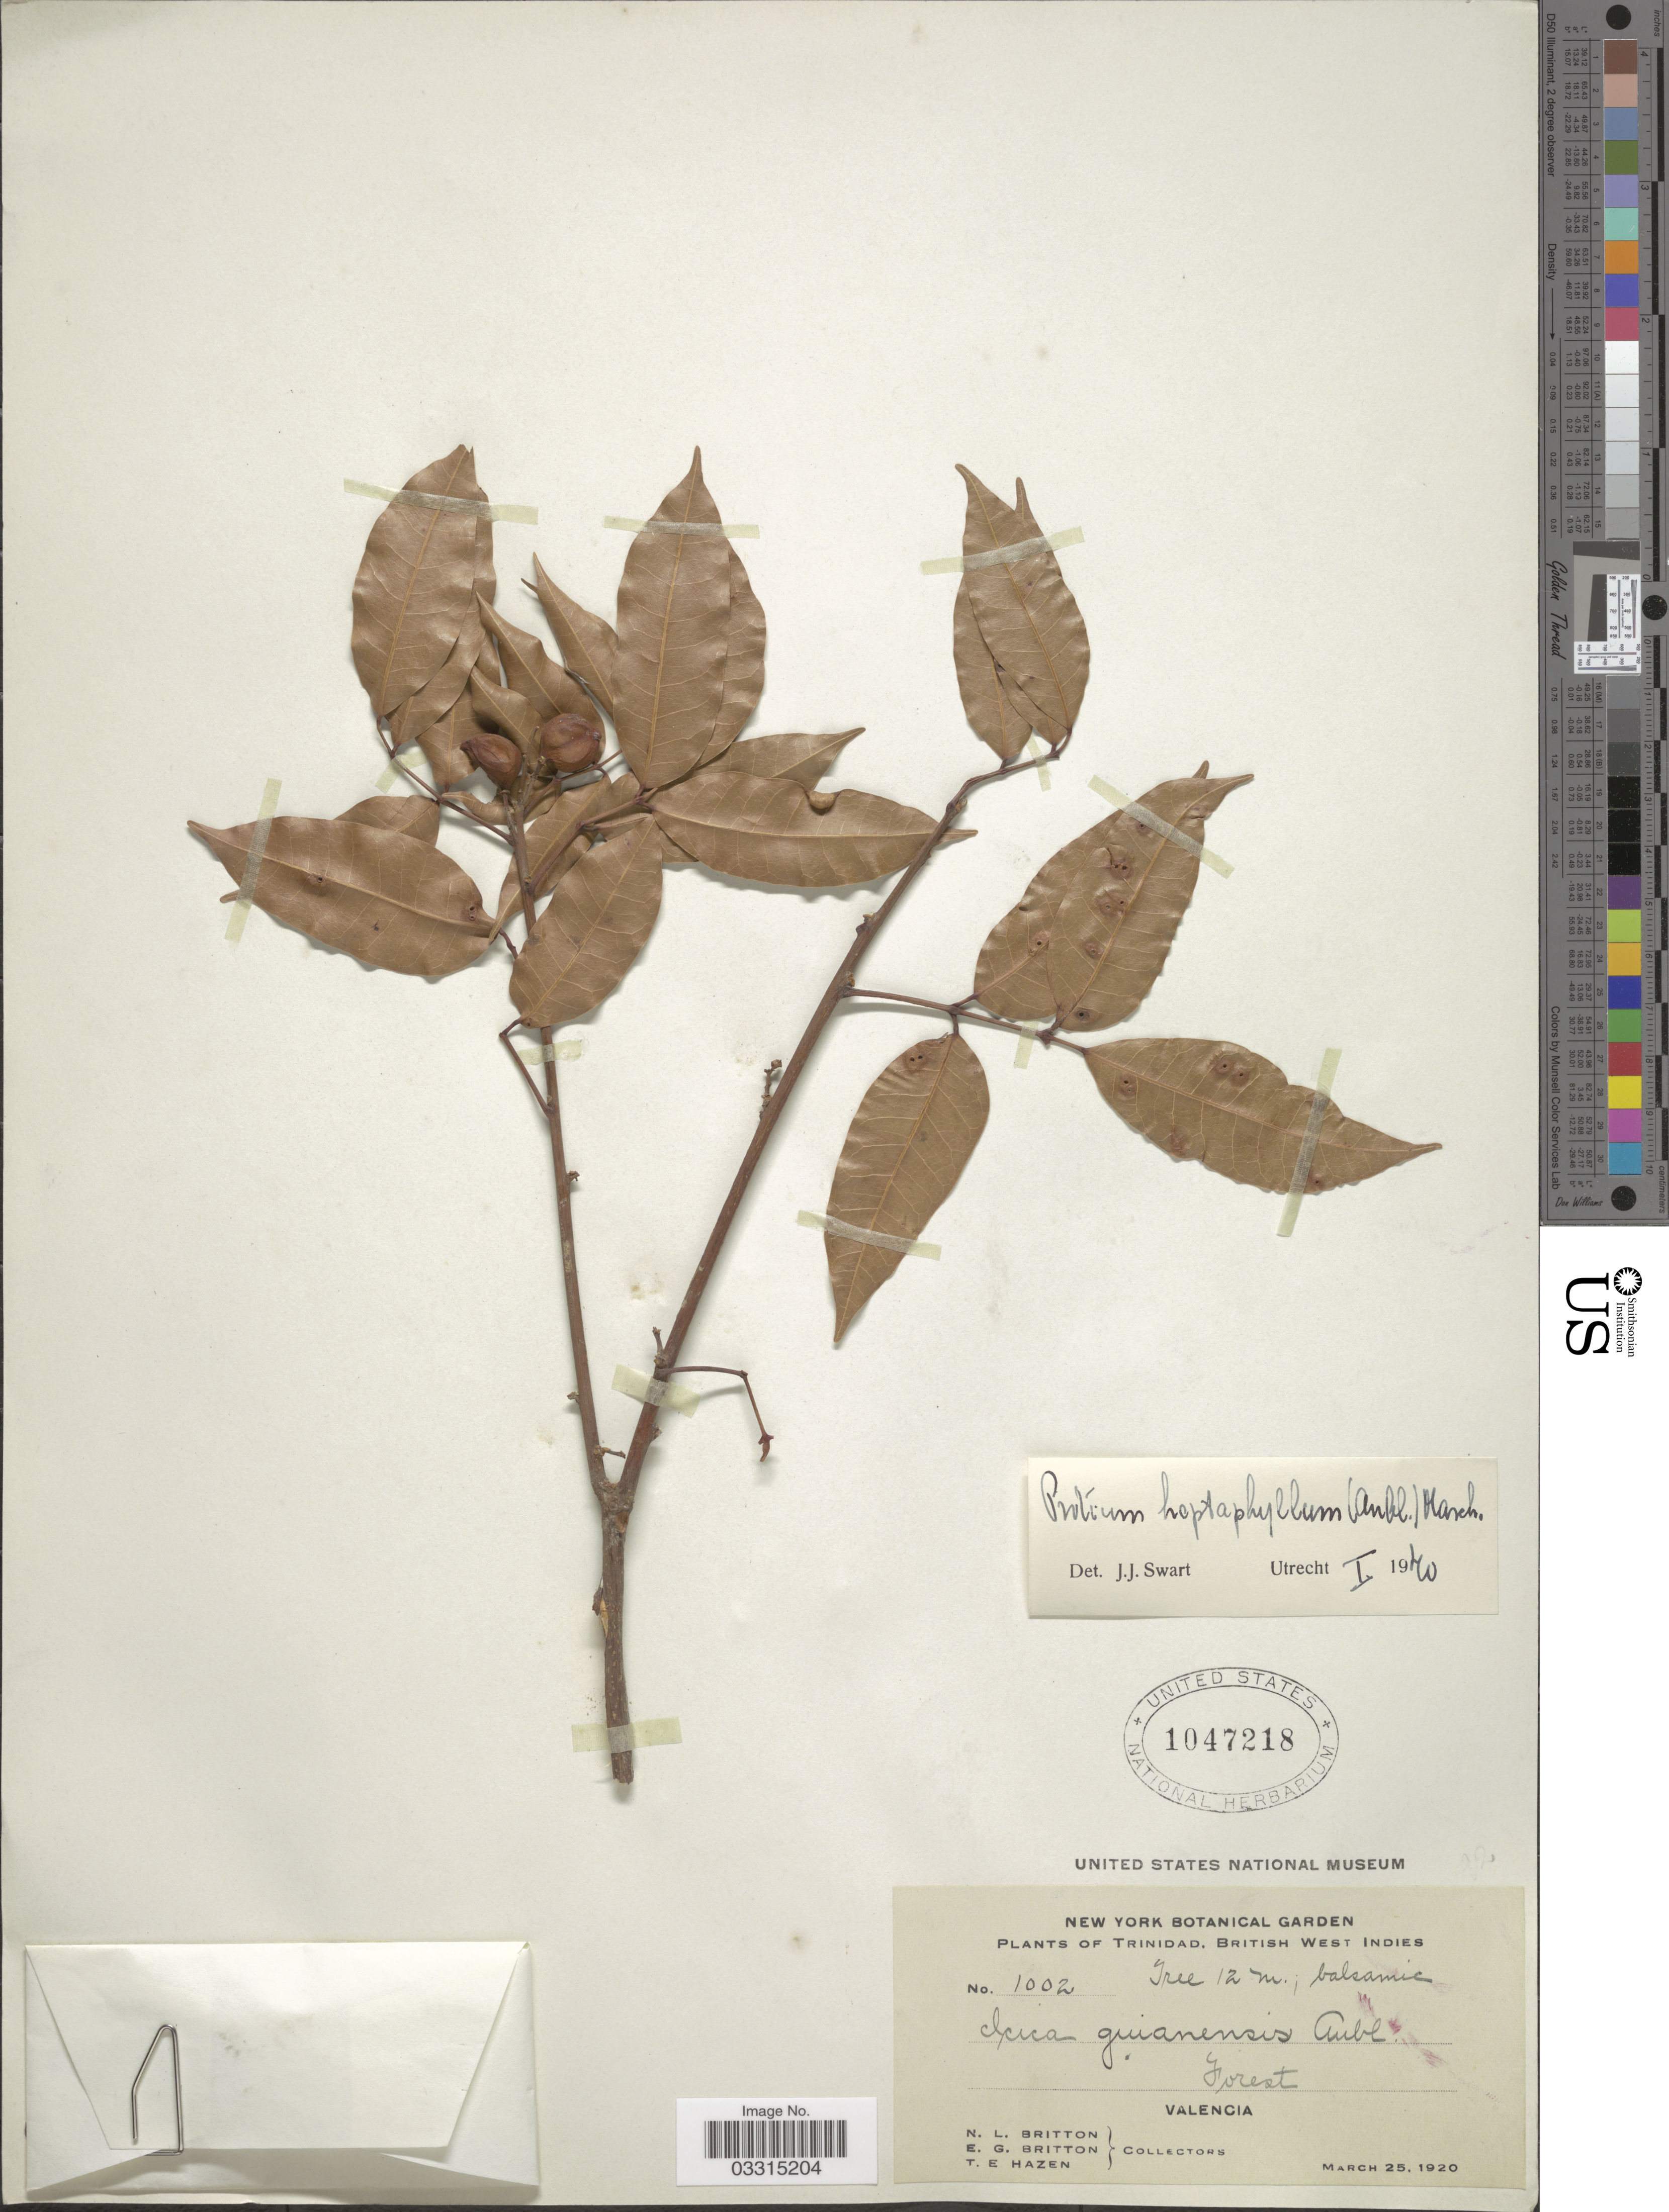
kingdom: Plantae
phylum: Tracheophyta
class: Magnoliopsida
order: Sapindales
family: Burseraceae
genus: Protium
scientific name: Protium heptaphyllum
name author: (Aubl.) Marchand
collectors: N. Britton, E. G. Britton & T. E. Hazen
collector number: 1002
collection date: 1920-03-25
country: Trinidad and Tobago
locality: Trinidad. British West Indies. Valencia.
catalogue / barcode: US 1047218